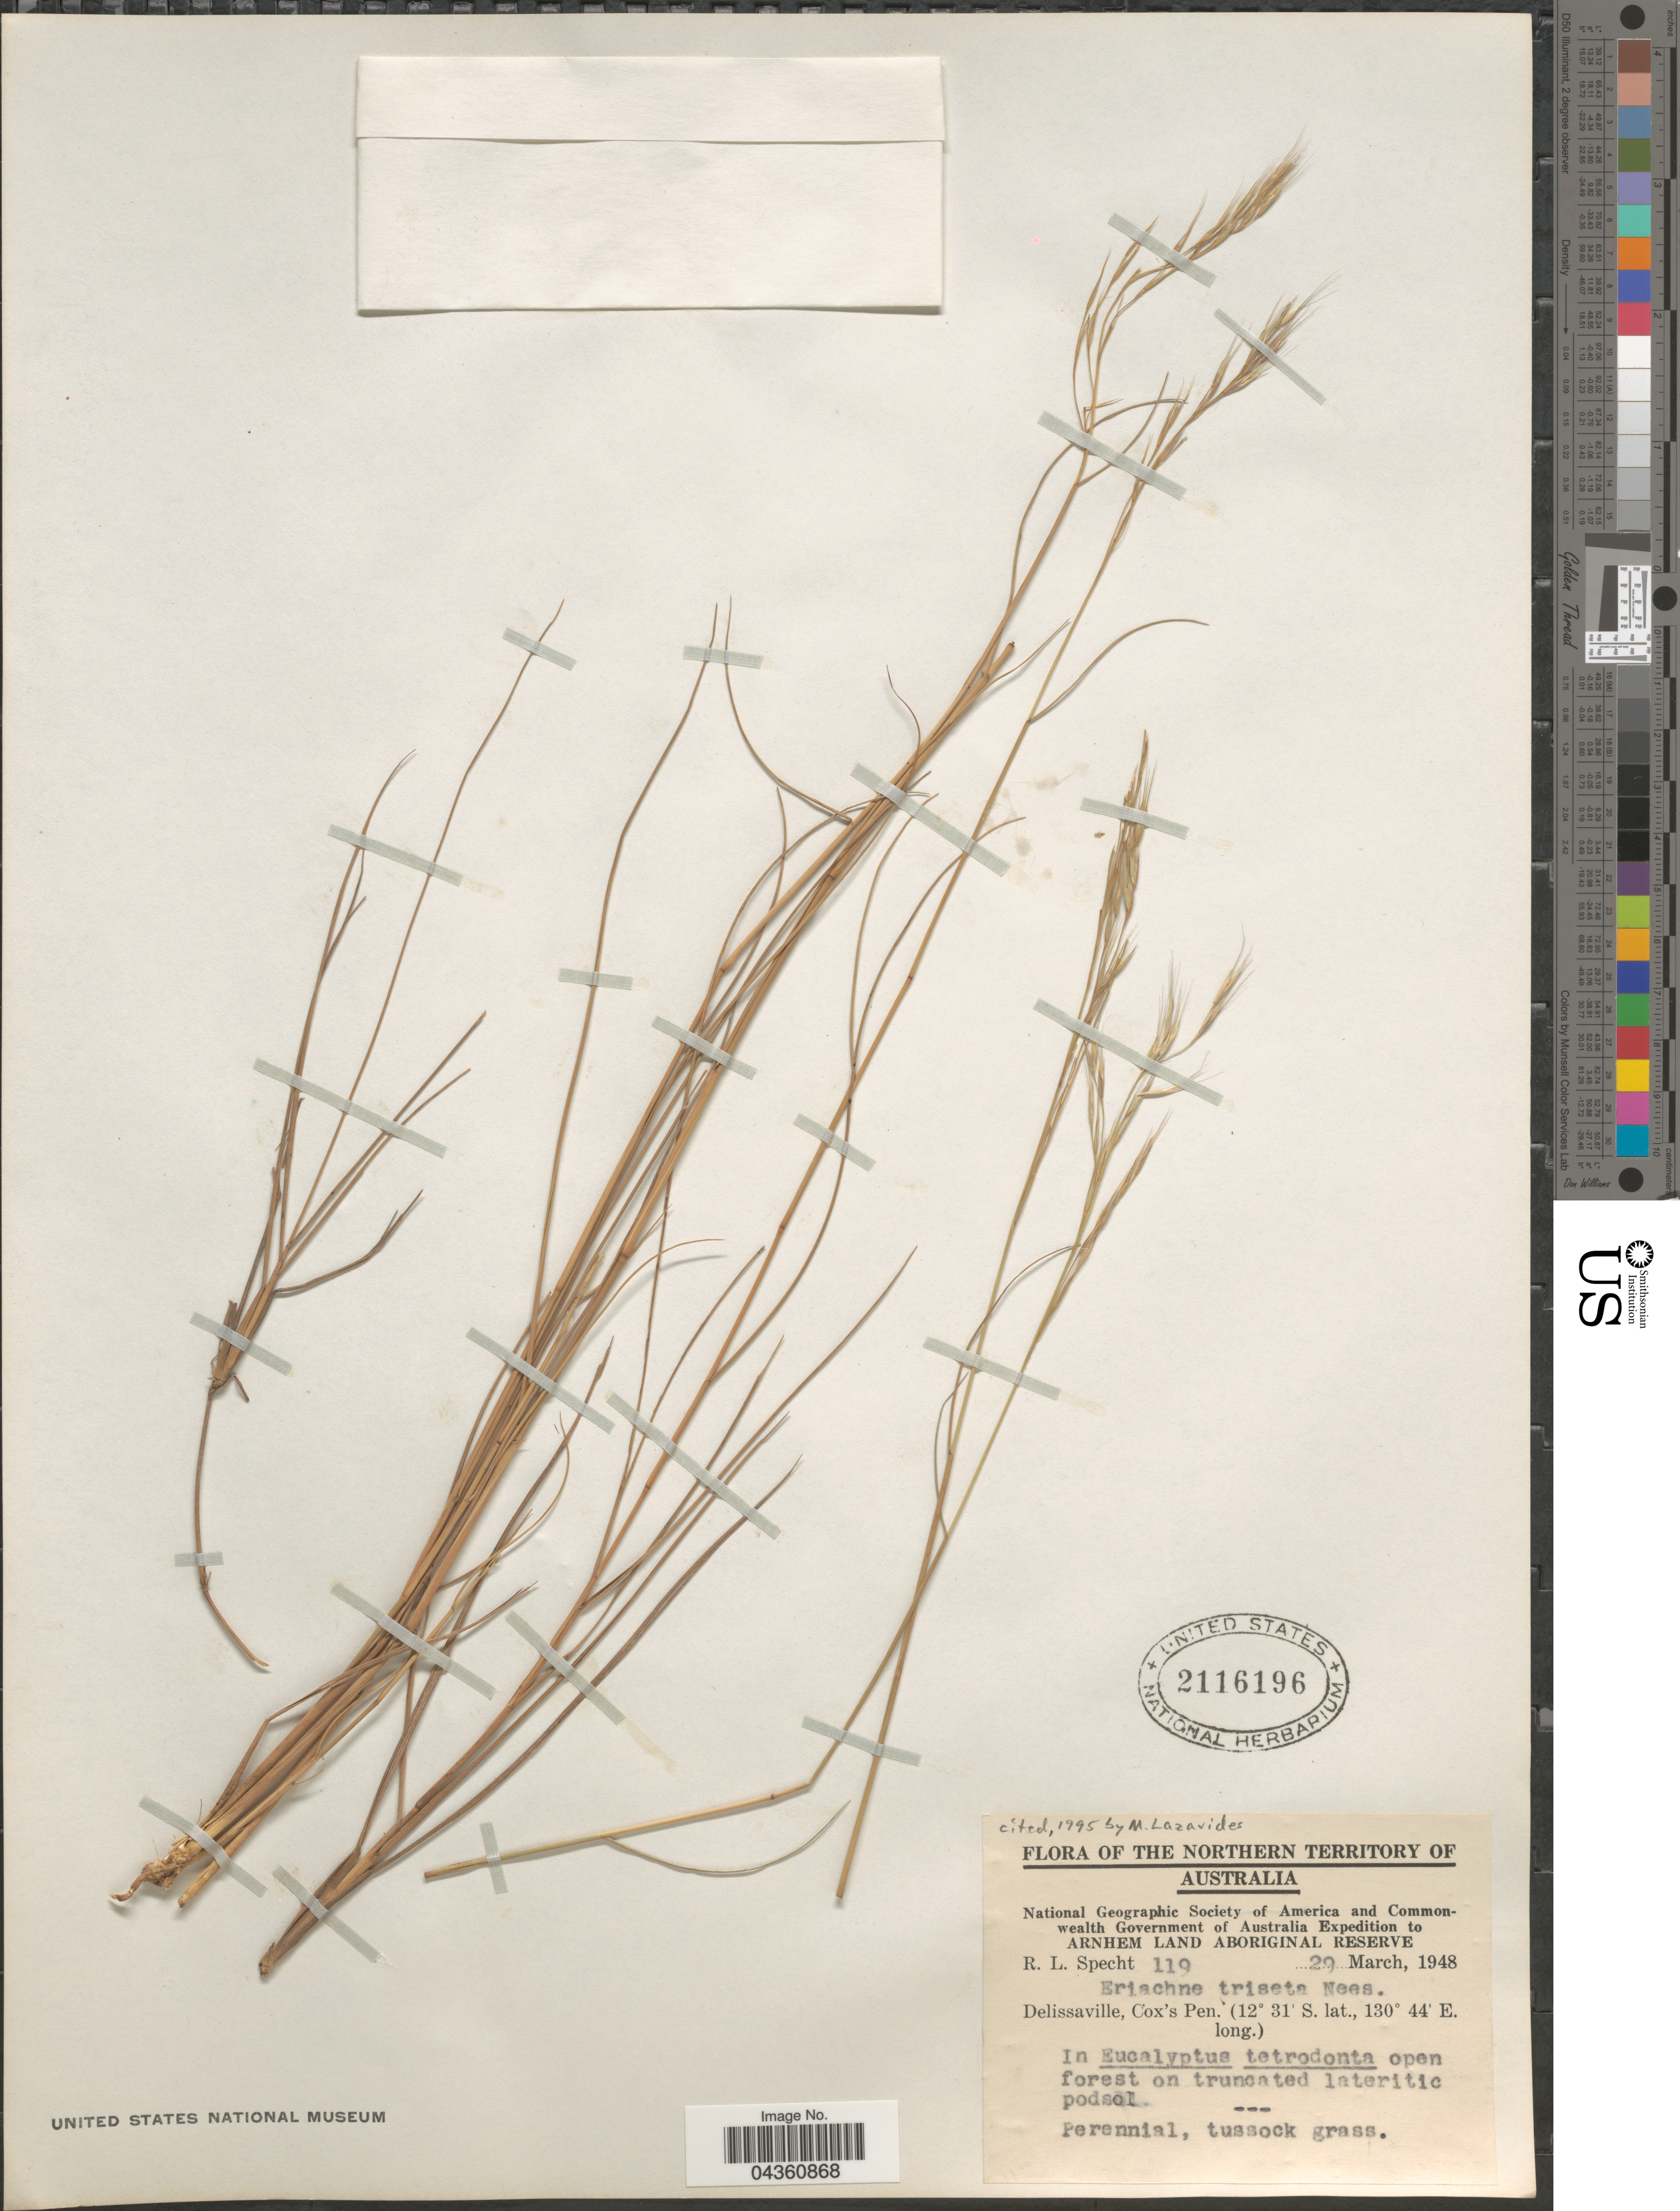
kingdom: Plantae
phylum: Tracheophyta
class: Liliopsida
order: Poales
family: Poaceae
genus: Eriachne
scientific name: Eriachne triseta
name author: Nees ex Steud.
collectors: R. L. Specht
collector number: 119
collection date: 1948-03-29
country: Australia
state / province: Northern Territory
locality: National Geographic Society of America and Commonwealth Government of Australia Expedition to Arnhem Land Aboriginal Reserve. Delissaville, Cox's Pen.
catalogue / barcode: US 2116196